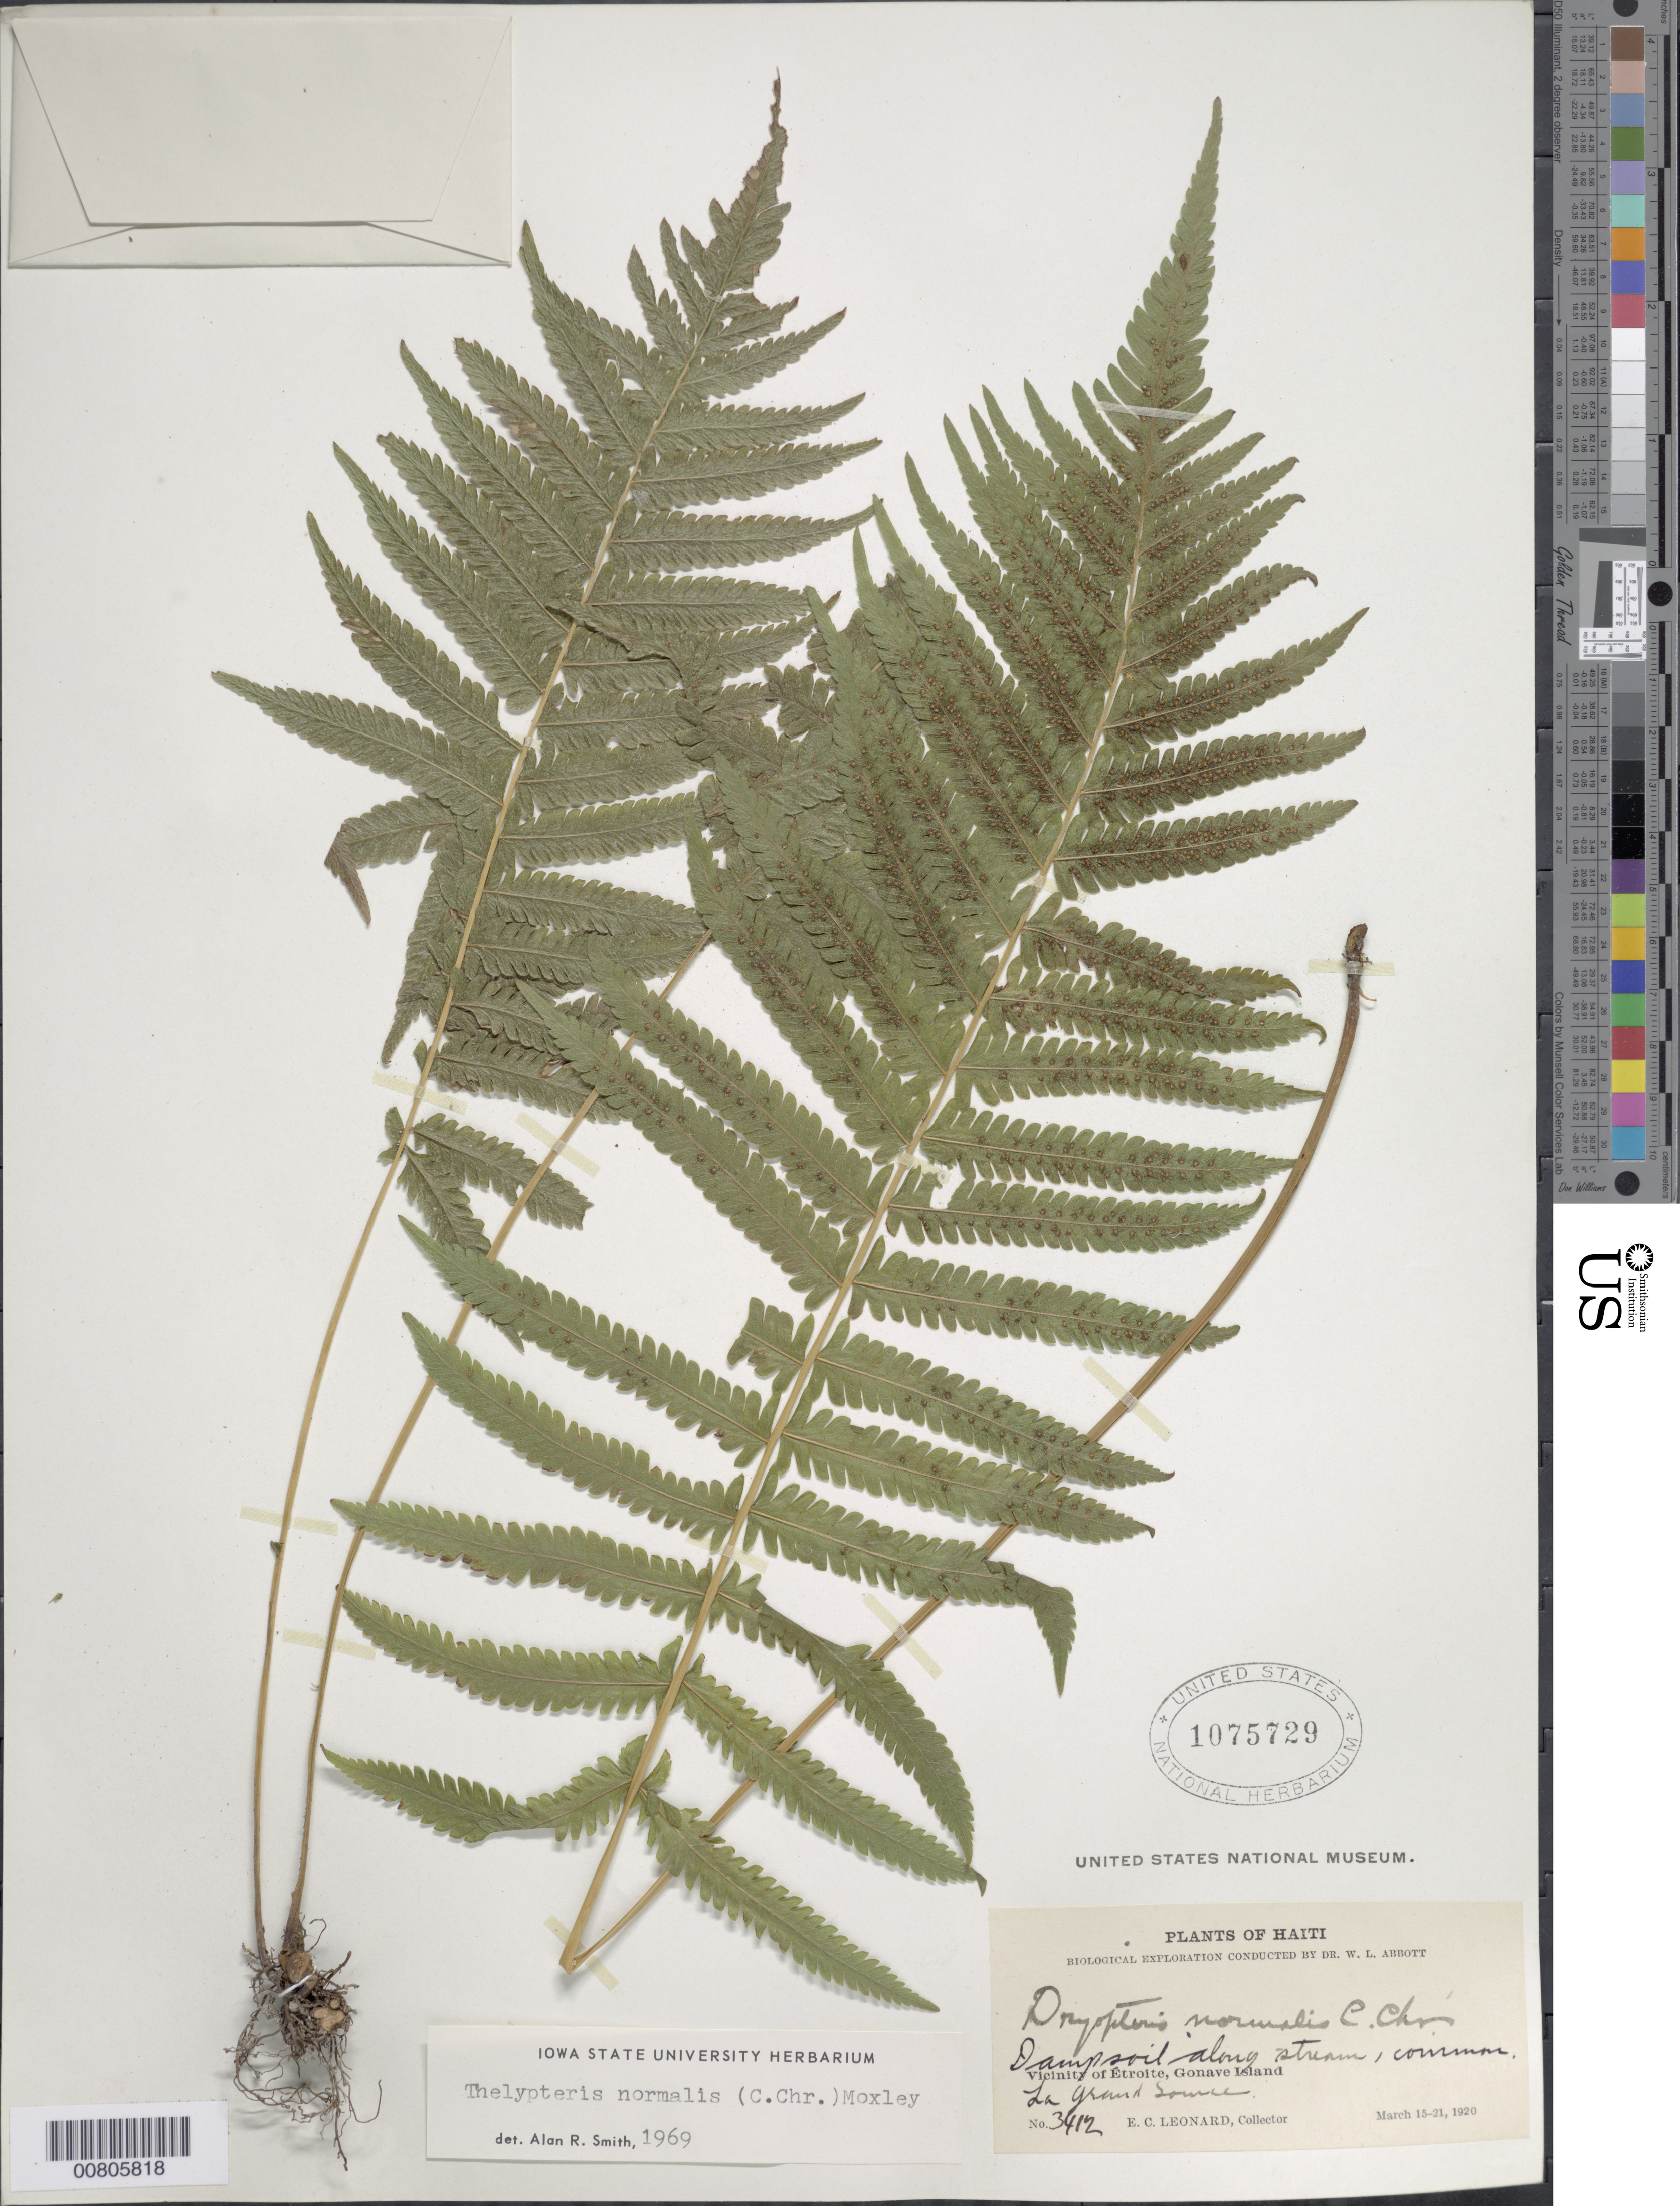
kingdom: Plantae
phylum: Tracheophyta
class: Polypodiopsida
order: Polypodiales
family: Thelypteridaceae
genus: Christella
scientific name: Christella kunthii comb. ined.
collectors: E. C. Leonard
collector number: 3412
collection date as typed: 15 Mar 1920 to 21 Mar 1920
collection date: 1920-03-15/1920-03-21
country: Haiti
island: Hispaniola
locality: Gonave Island, Étroite, La Grand Source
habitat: Damp soil along stream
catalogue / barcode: US 1075729